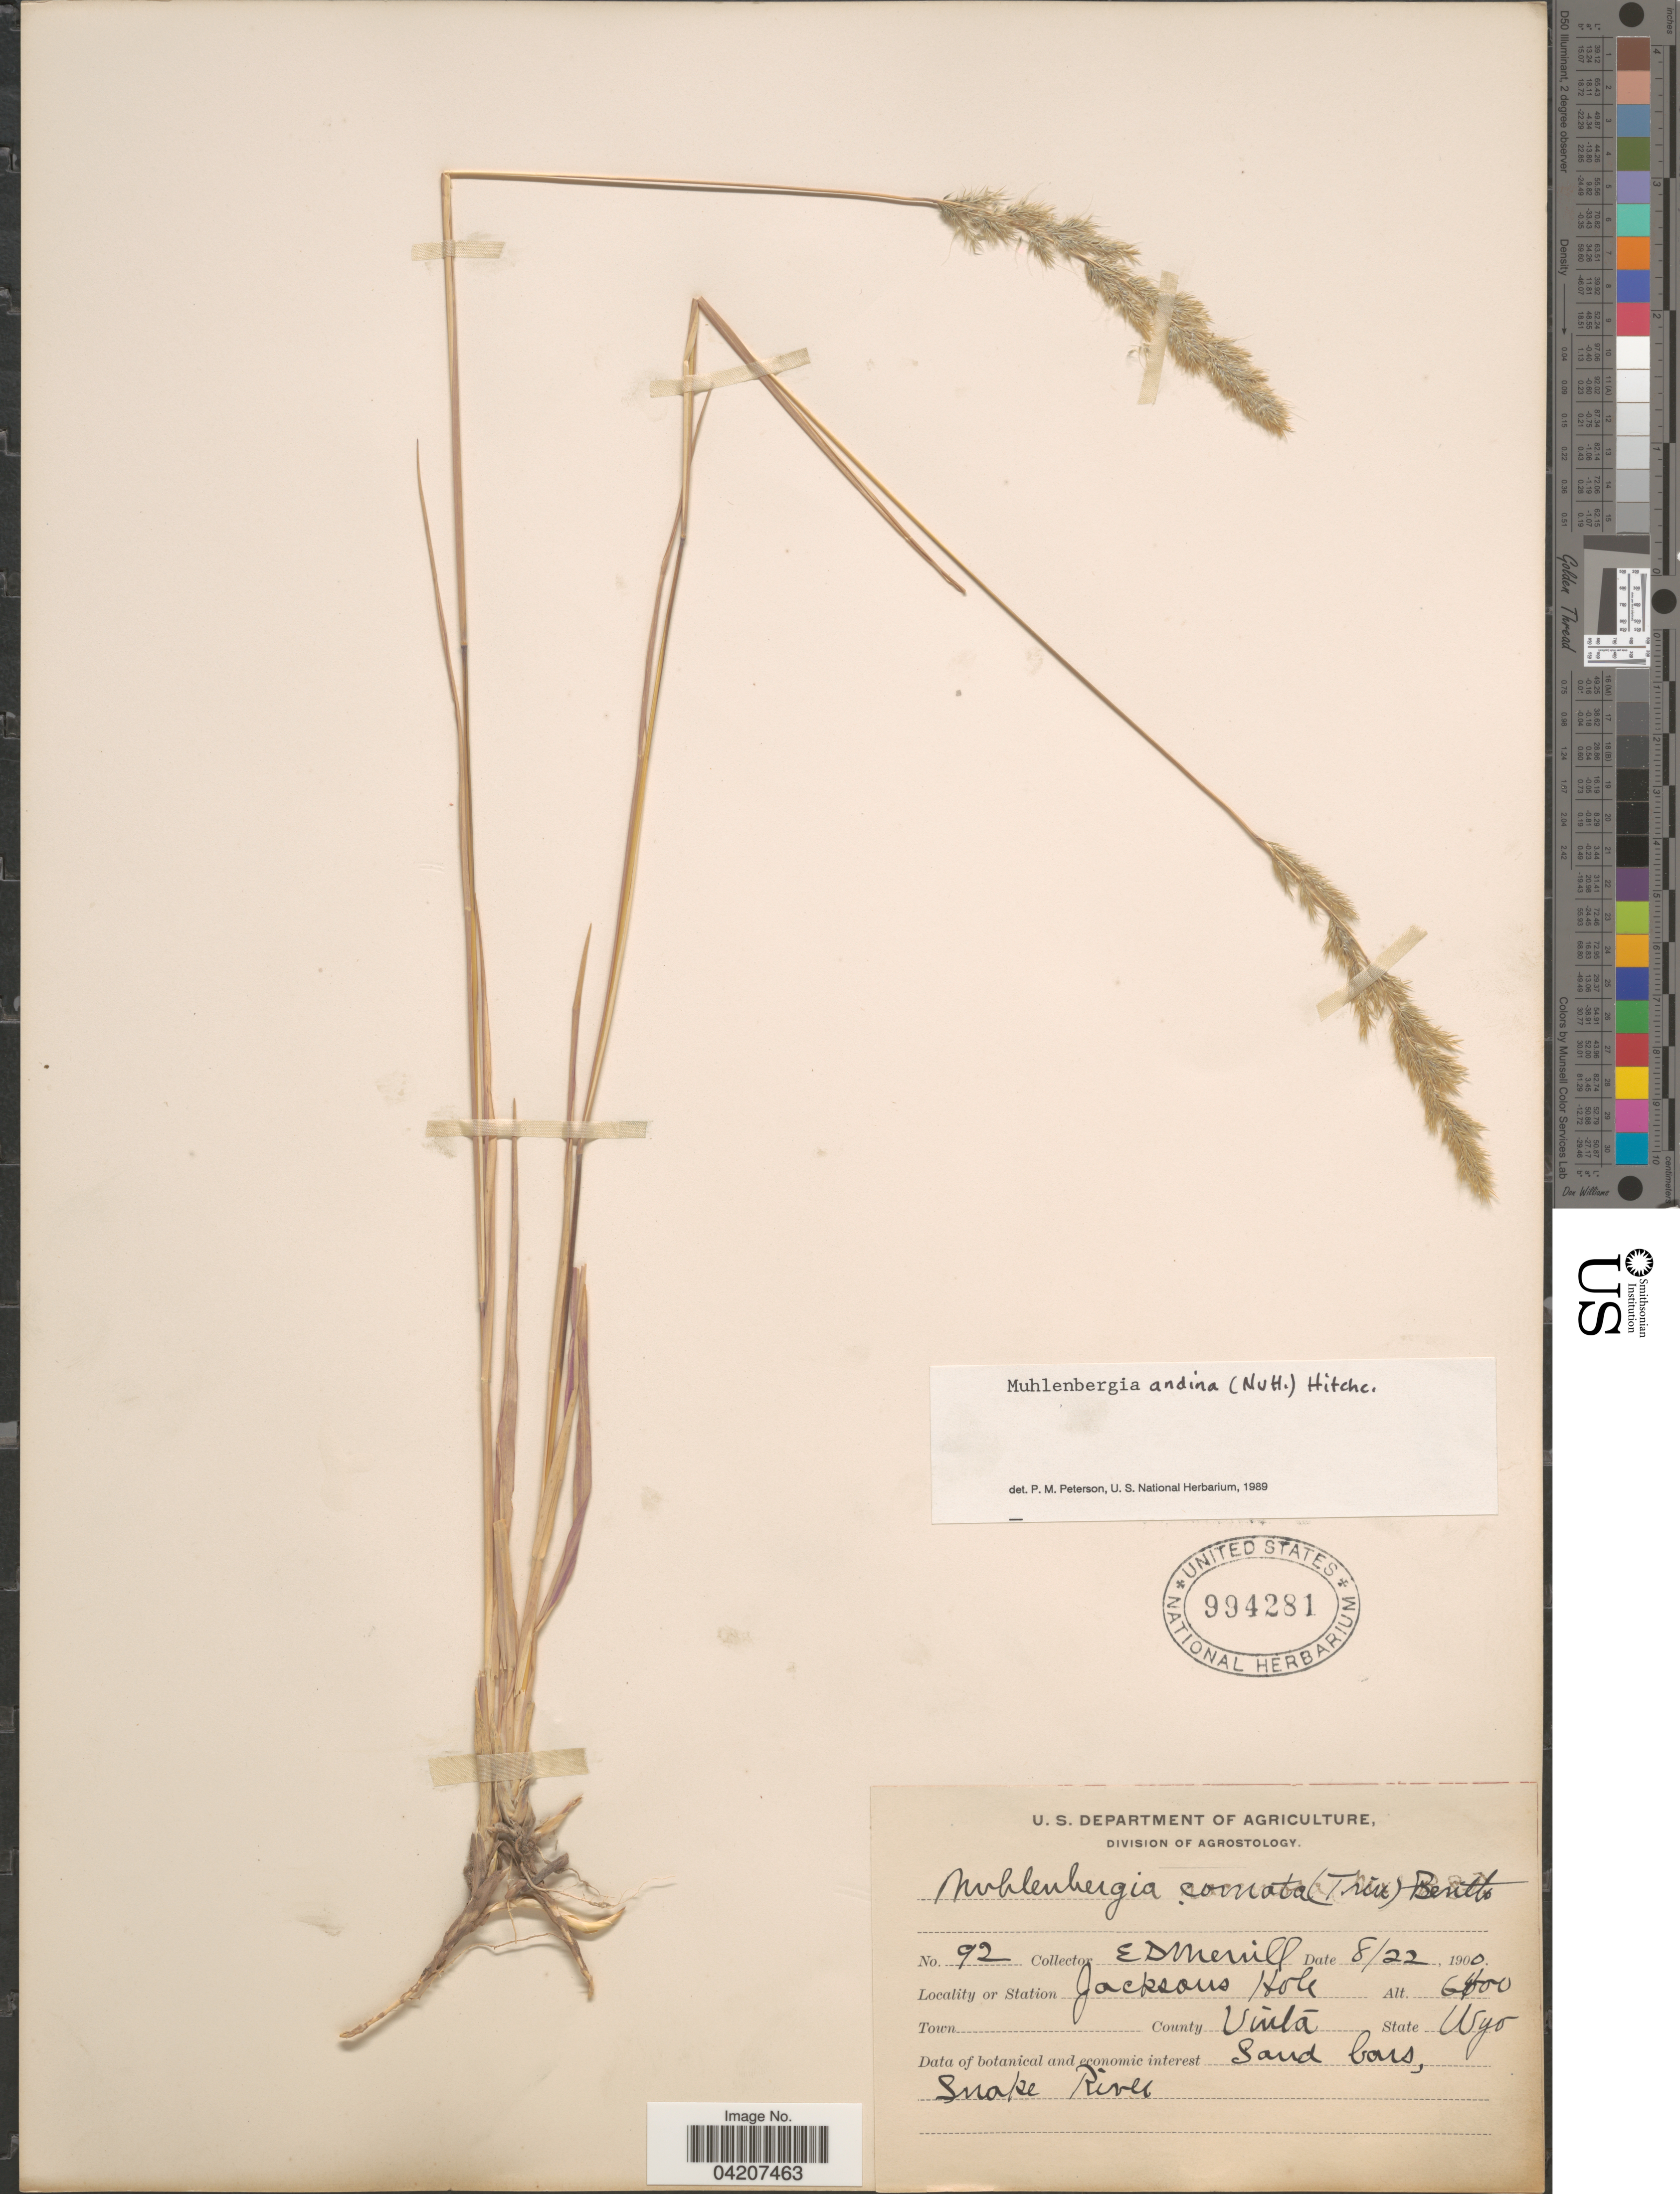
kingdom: Plantae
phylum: Tracheophyta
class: Liliopsida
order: Poales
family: Poaceae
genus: Muhlenbergia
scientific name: Muhlenbergia andina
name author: (Nutt.) Hitchc.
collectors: E. D. Merrill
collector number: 92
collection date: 1900-08-22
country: United States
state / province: Wyoming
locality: Jacksons Hole. County Uinta. Sand bars, Snake River.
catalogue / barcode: US 994281